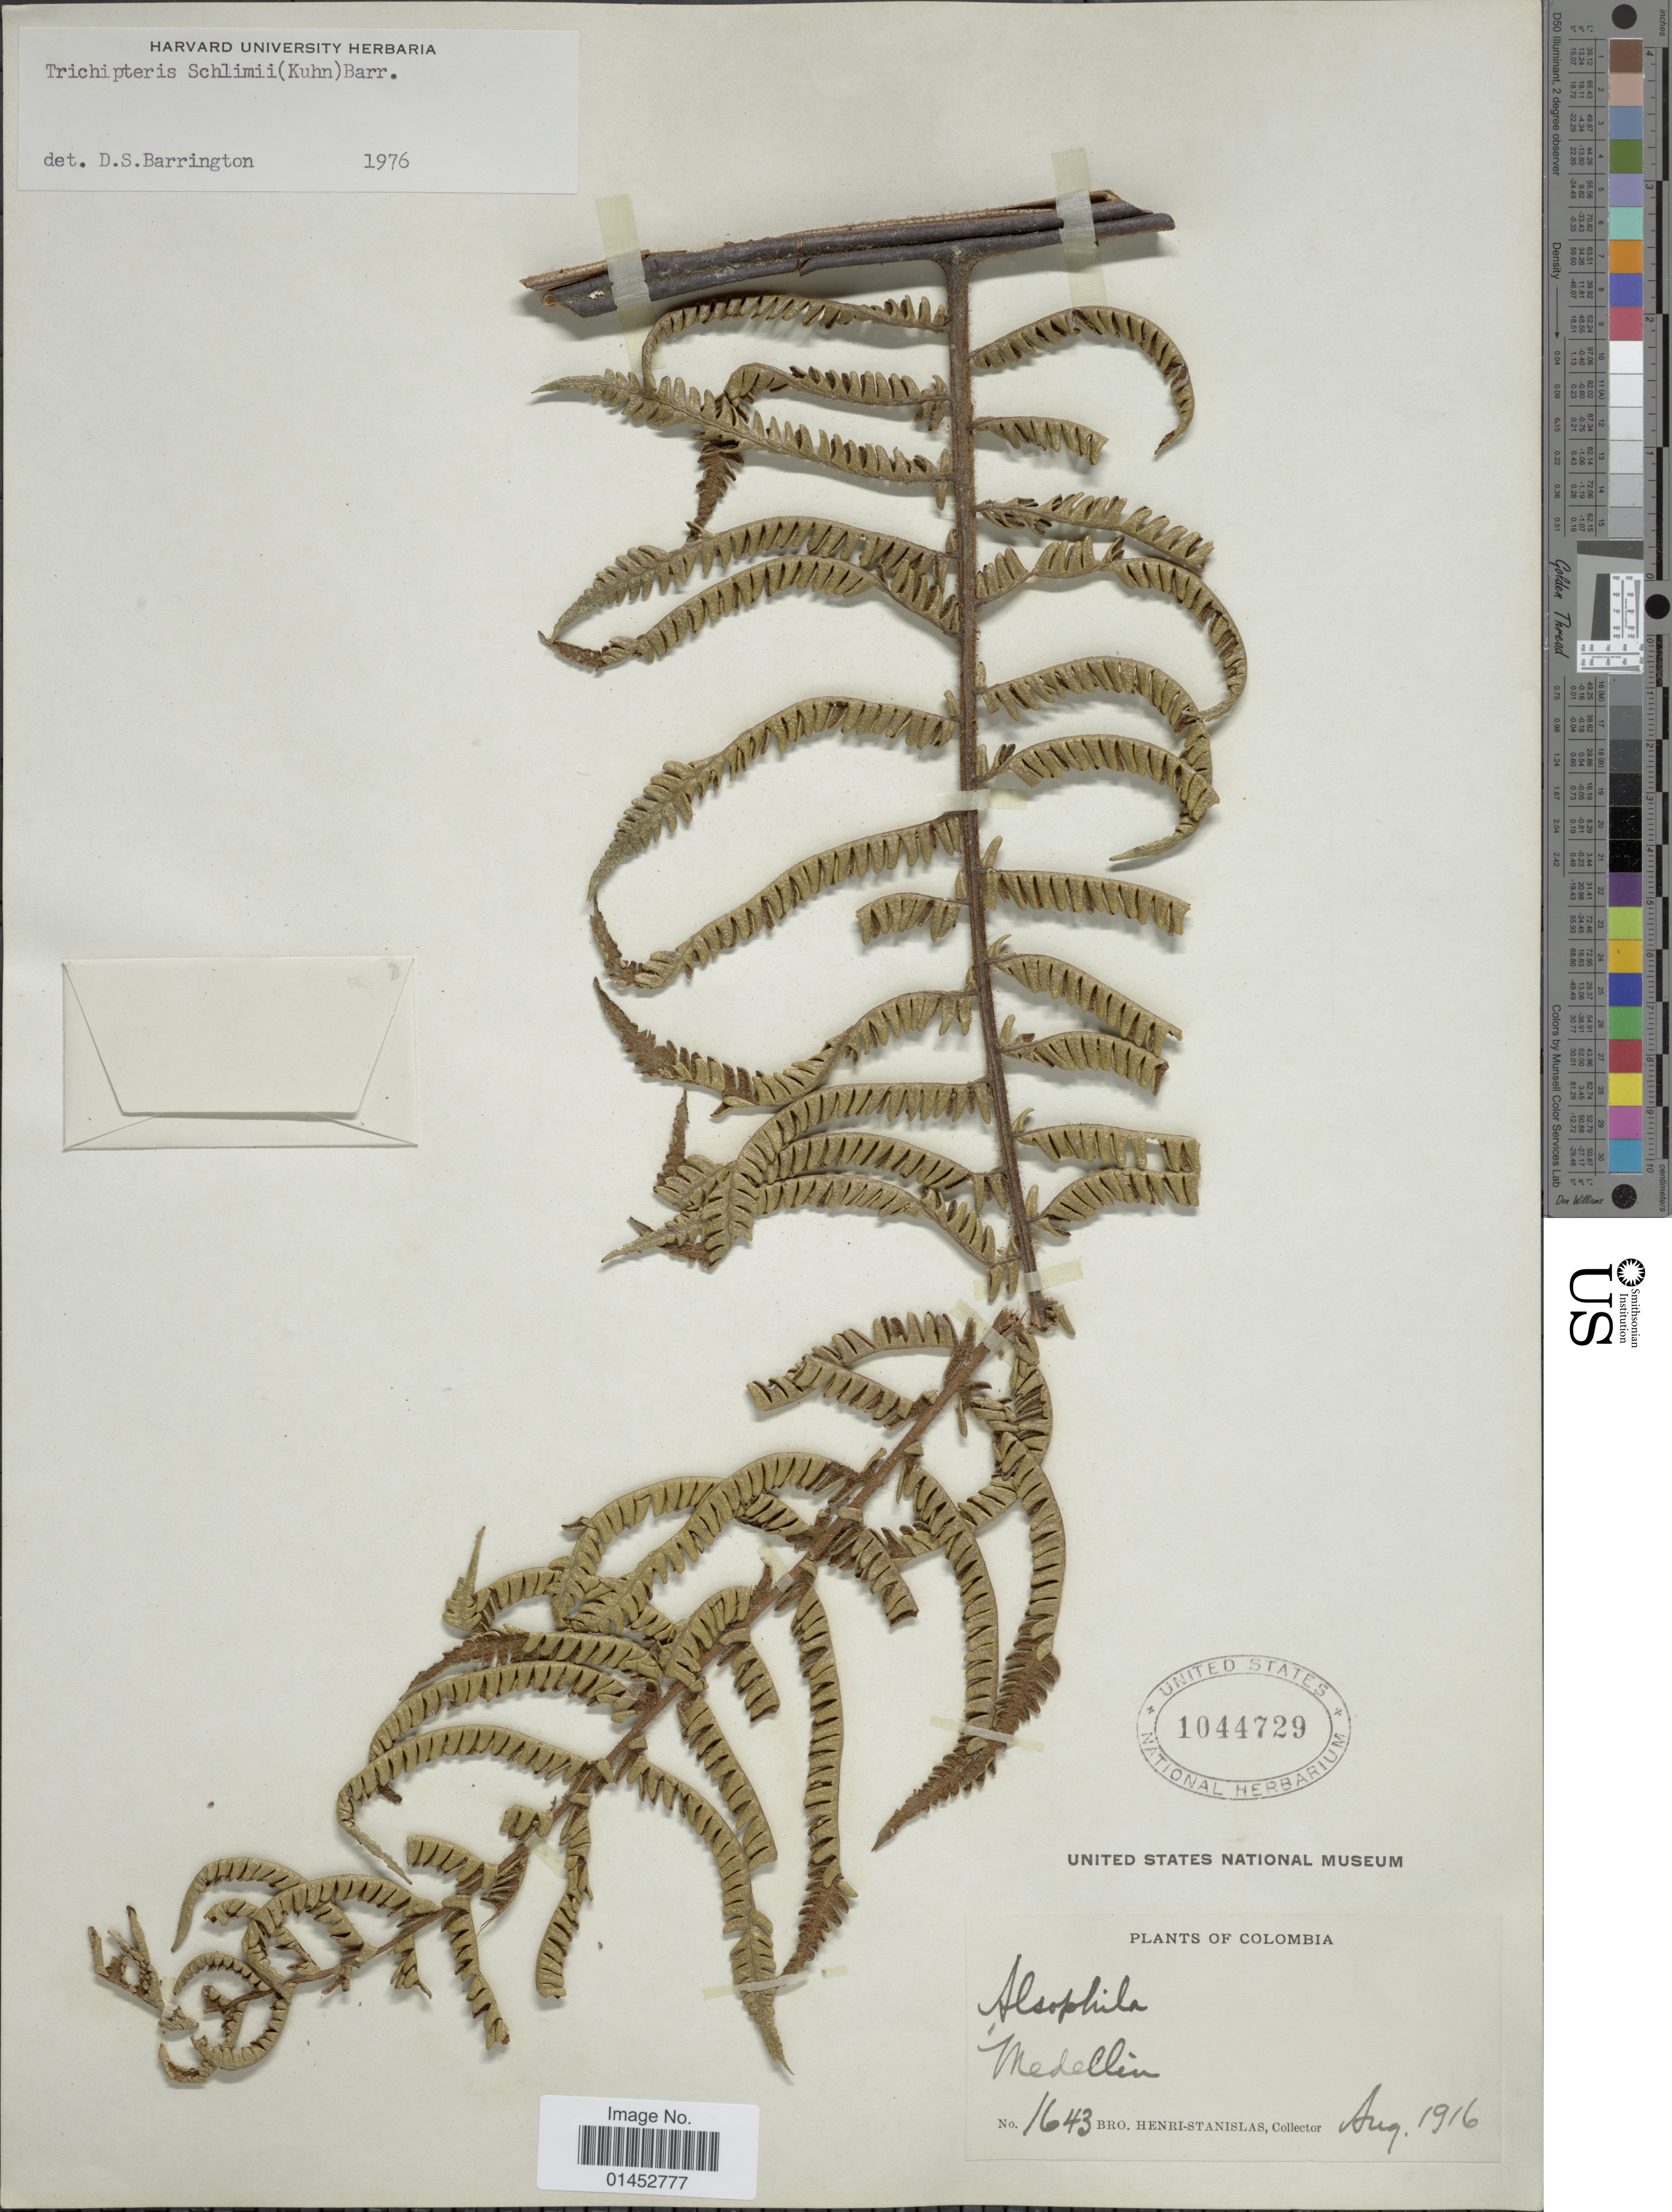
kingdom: Plantae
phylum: Tracheophyta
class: Polypodiopsida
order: Cyatheales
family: Cyatheaceae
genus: Cyathea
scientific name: Cyathea schlimii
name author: (Kuhn) Domin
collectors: Henri-Stanislas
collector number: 1643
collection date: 1916-08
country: Colombia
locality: Medellin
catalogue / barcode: US 1044729